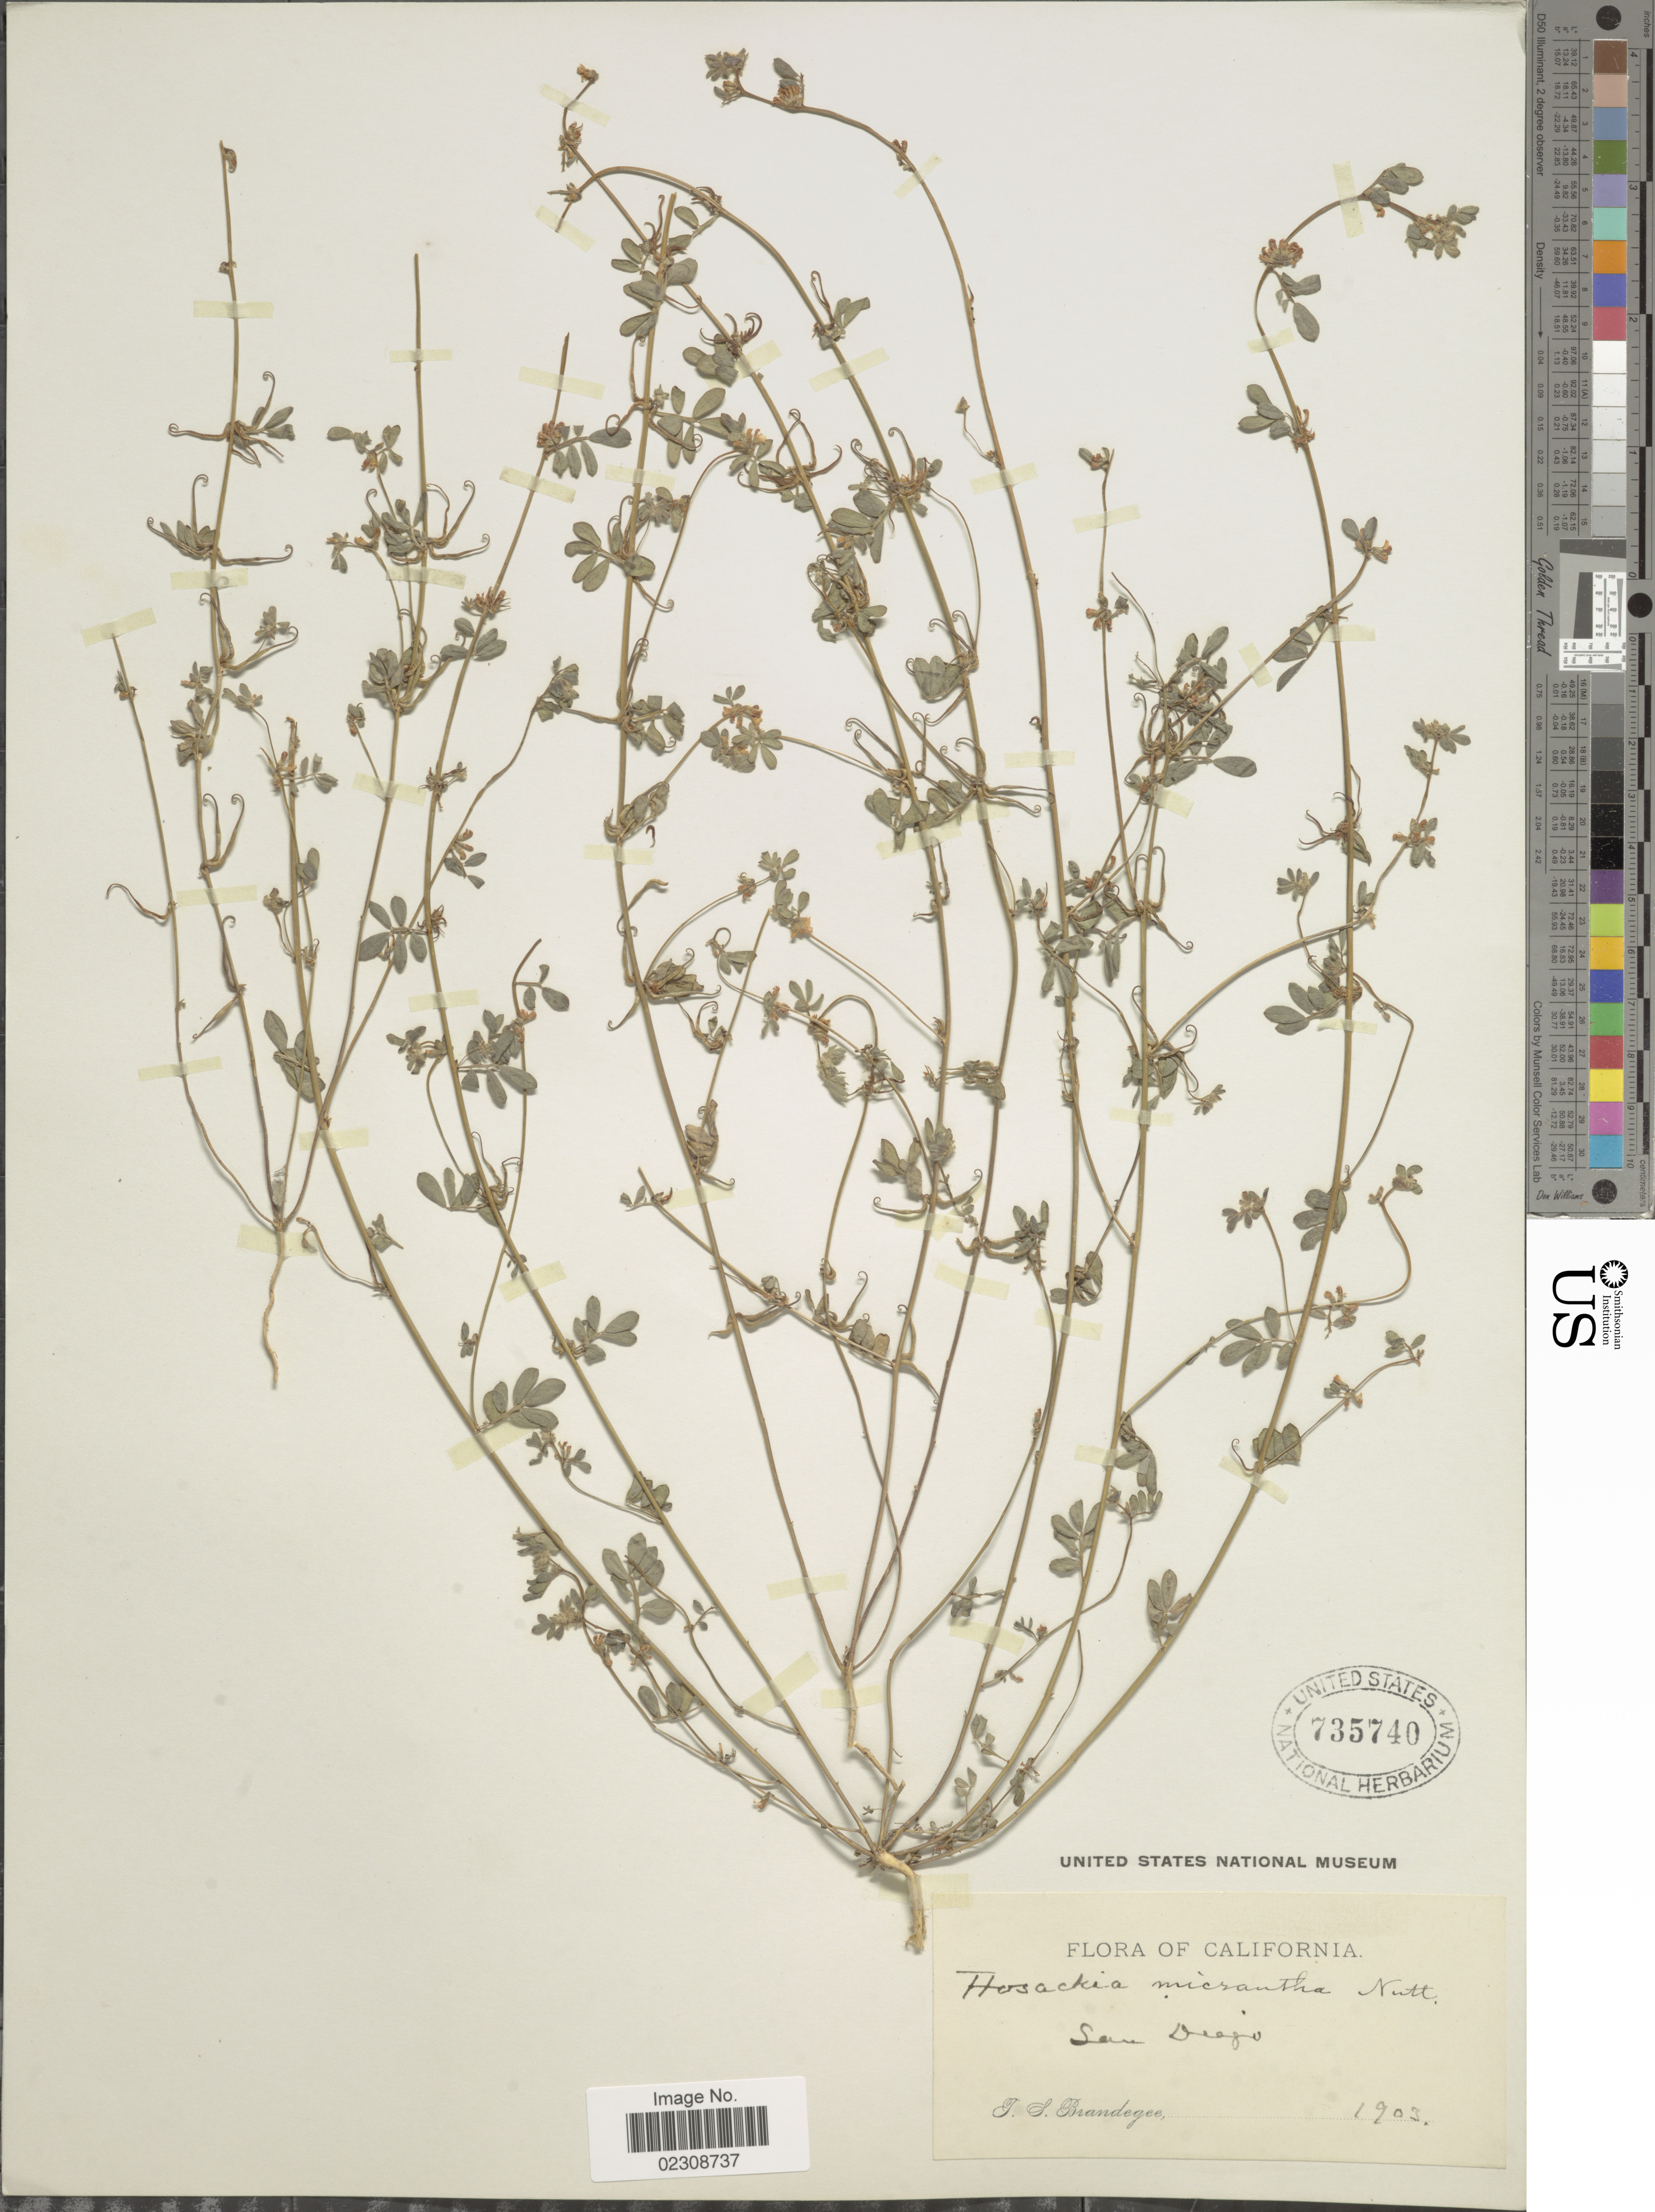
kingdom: Plantae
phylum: Tracheophyta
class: Magnoliopsida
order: Fabales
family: Fabaceae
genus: Syrmatium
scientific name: Syrmatium micranthum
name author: (Torr. & A. Gray) Greene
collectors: T. S. Brandegee (herbarium)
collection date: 1903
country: United States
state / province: California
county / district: San Diego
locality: San Diego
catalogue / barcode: US 735740